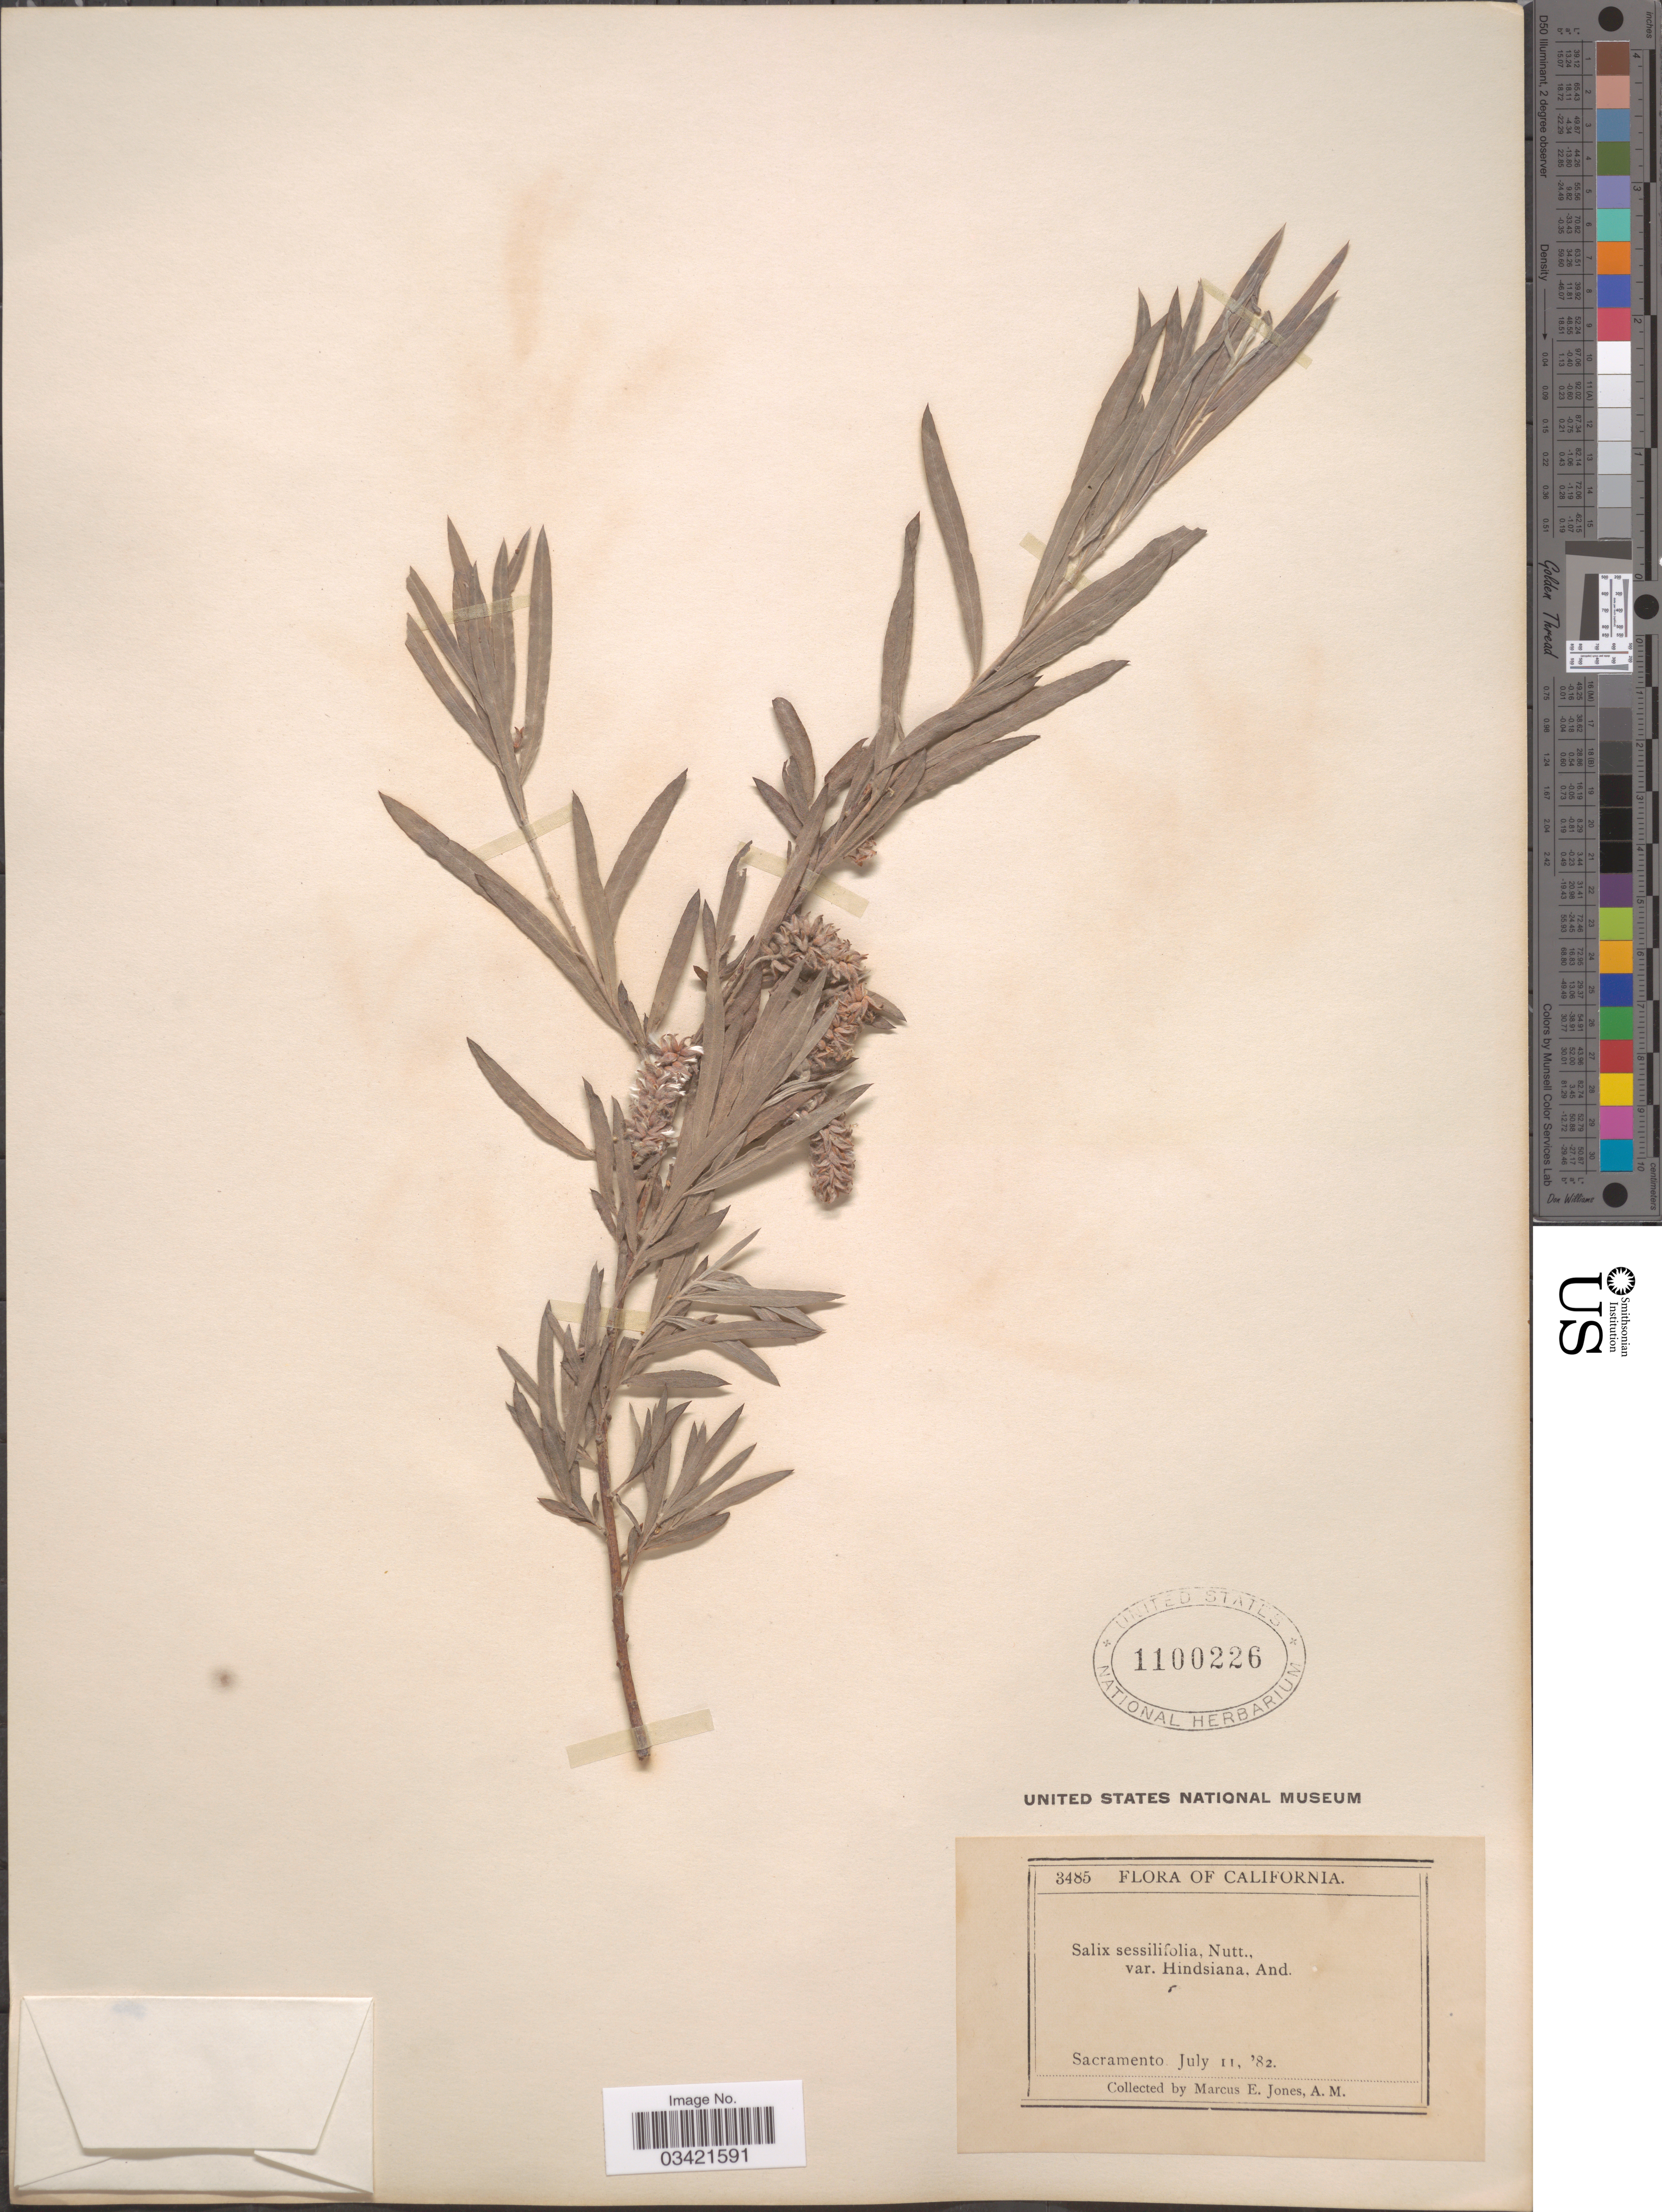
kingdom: Plantae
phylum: Tracheophyta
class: Magnoliopsida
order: Malpighiales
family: Salicaceae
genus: Salix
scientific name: Salix hindsiana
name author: Benth.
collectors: M. E. Jones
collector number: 3485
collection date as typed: Transcribed d/m/y: 11/7/82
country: United States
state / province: California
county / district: Sacramento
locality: Sacramento.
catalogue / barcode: US 1100226